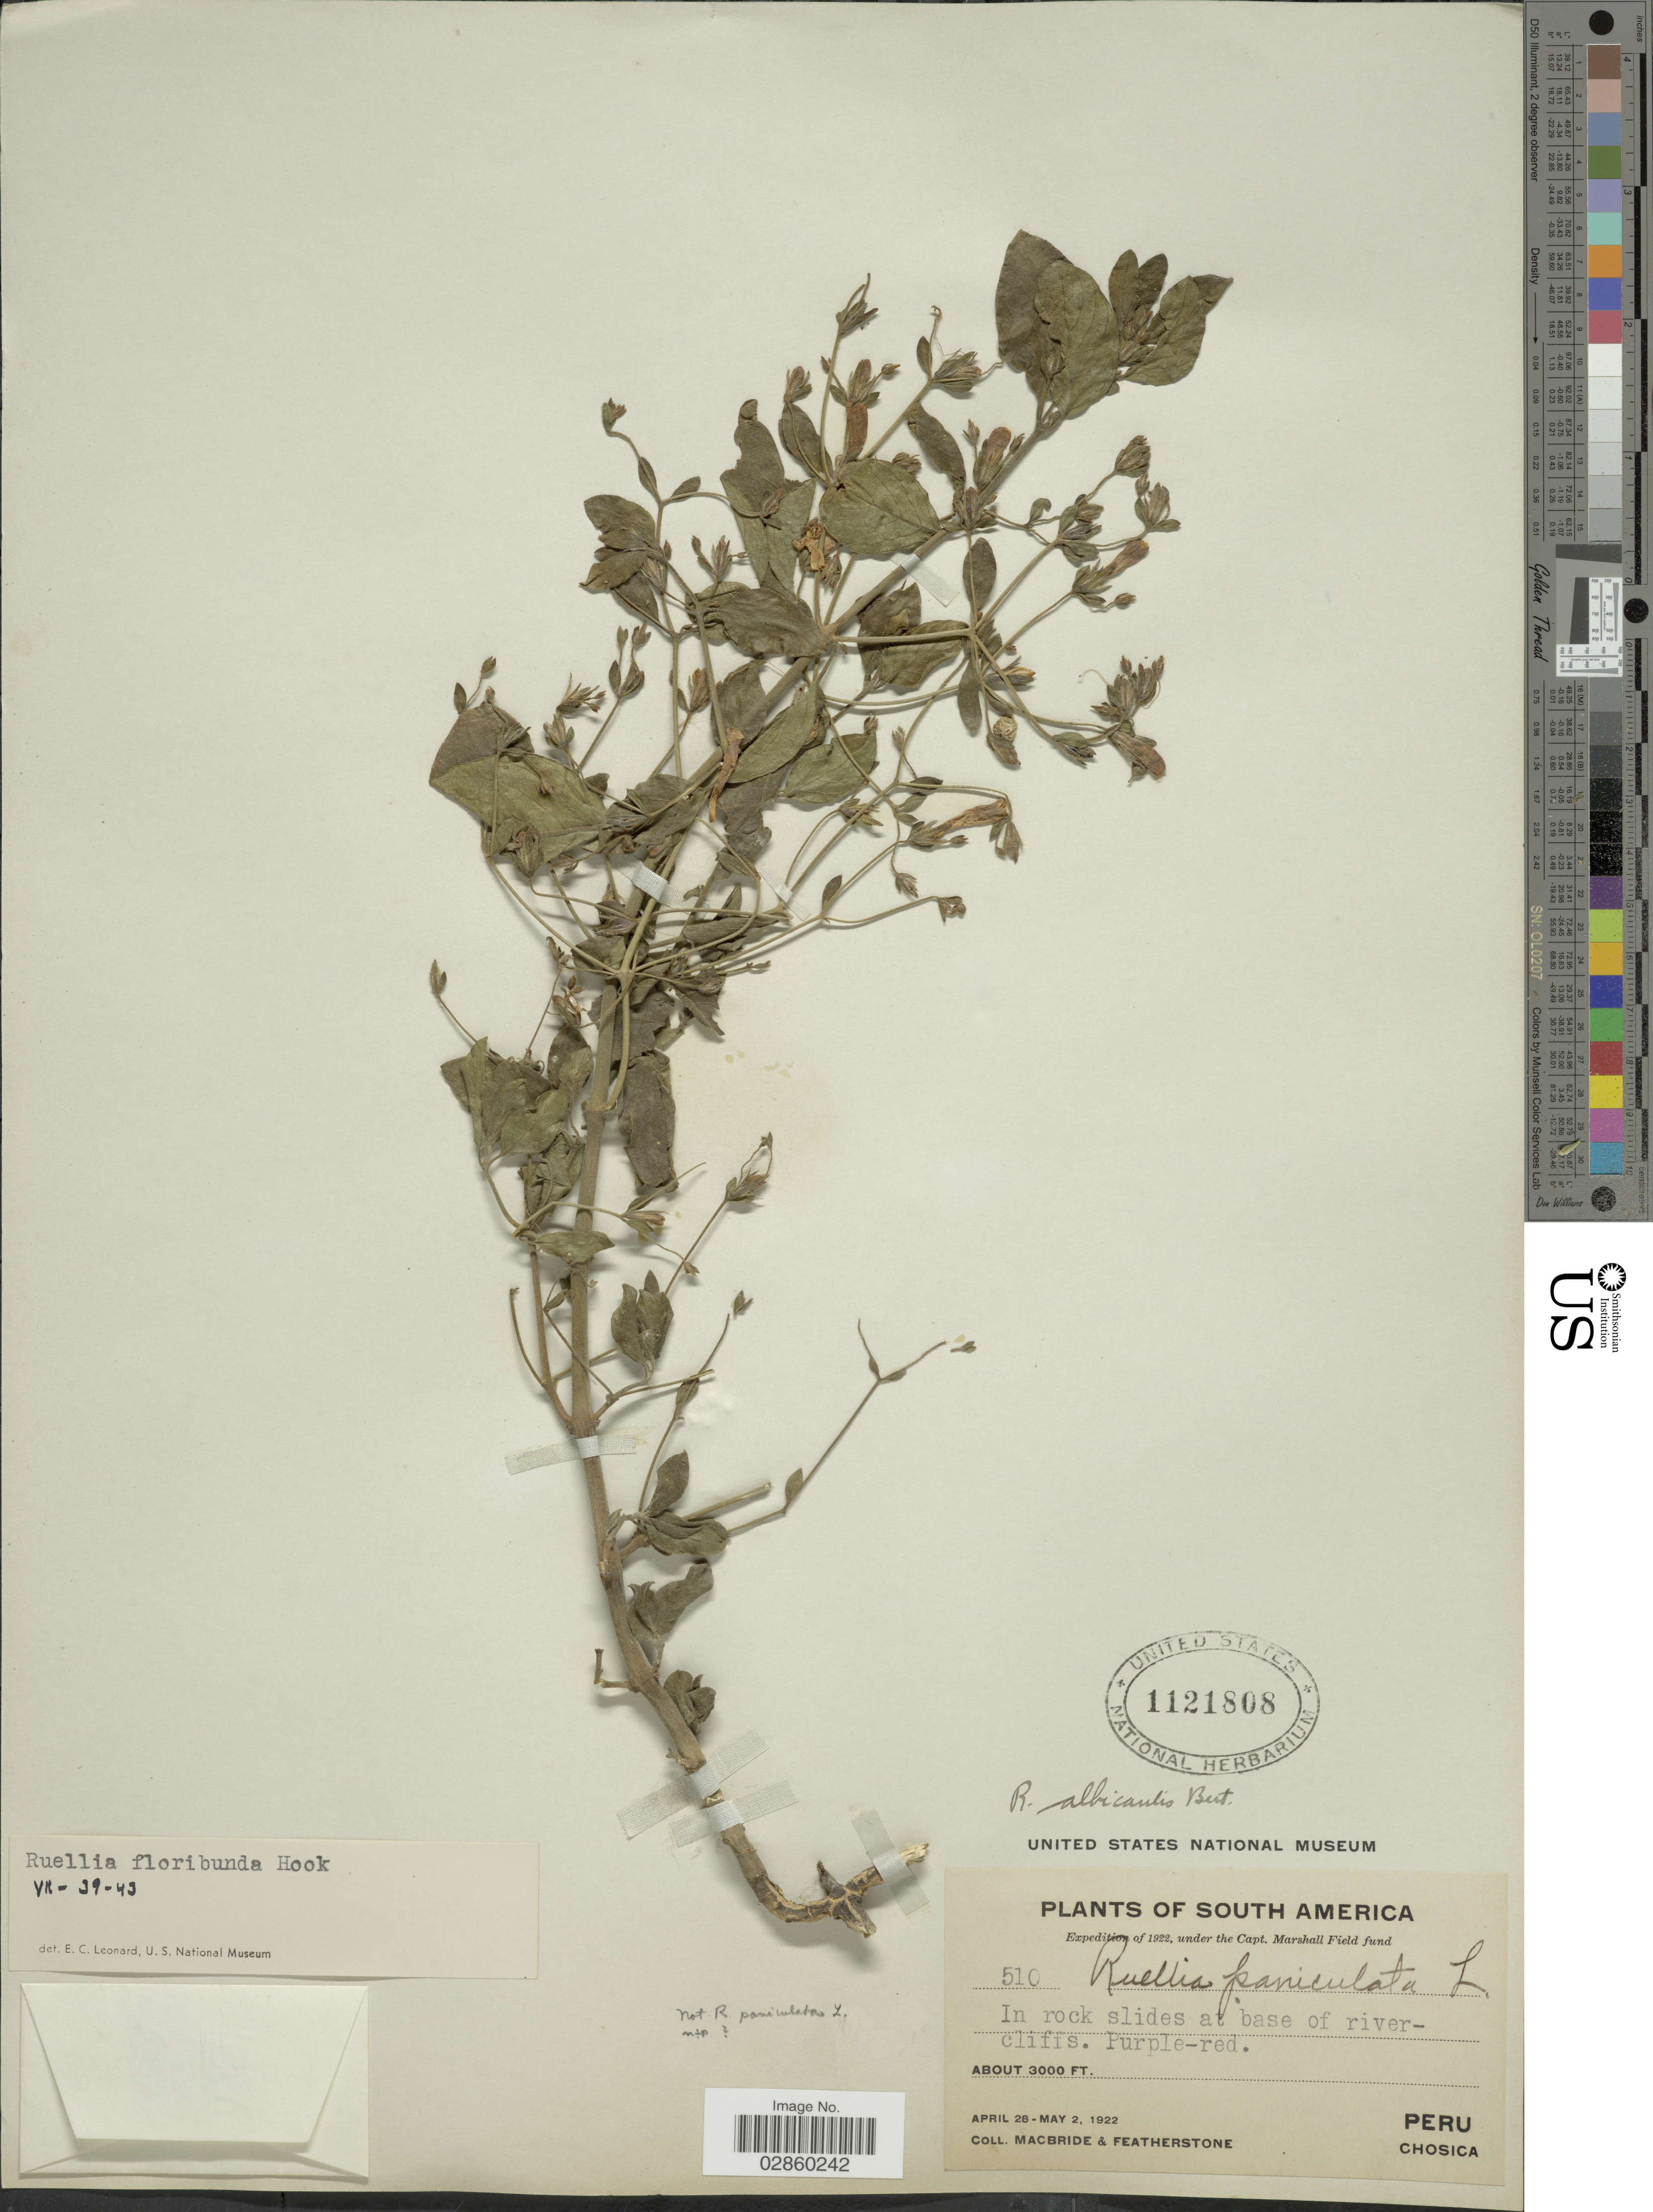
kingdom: Plantae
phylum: Tracheophyta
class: Magnoliopsida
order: Lamiales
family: Acanthaceae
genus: Ruellia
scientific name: Ruellia floribunda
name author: Hook.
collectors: Macbride, -- & -. Featherstone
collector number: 510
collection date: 1922-04-28/1922-05-02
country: Peru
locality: Chosica.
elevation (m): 914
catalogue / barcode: US 1121808